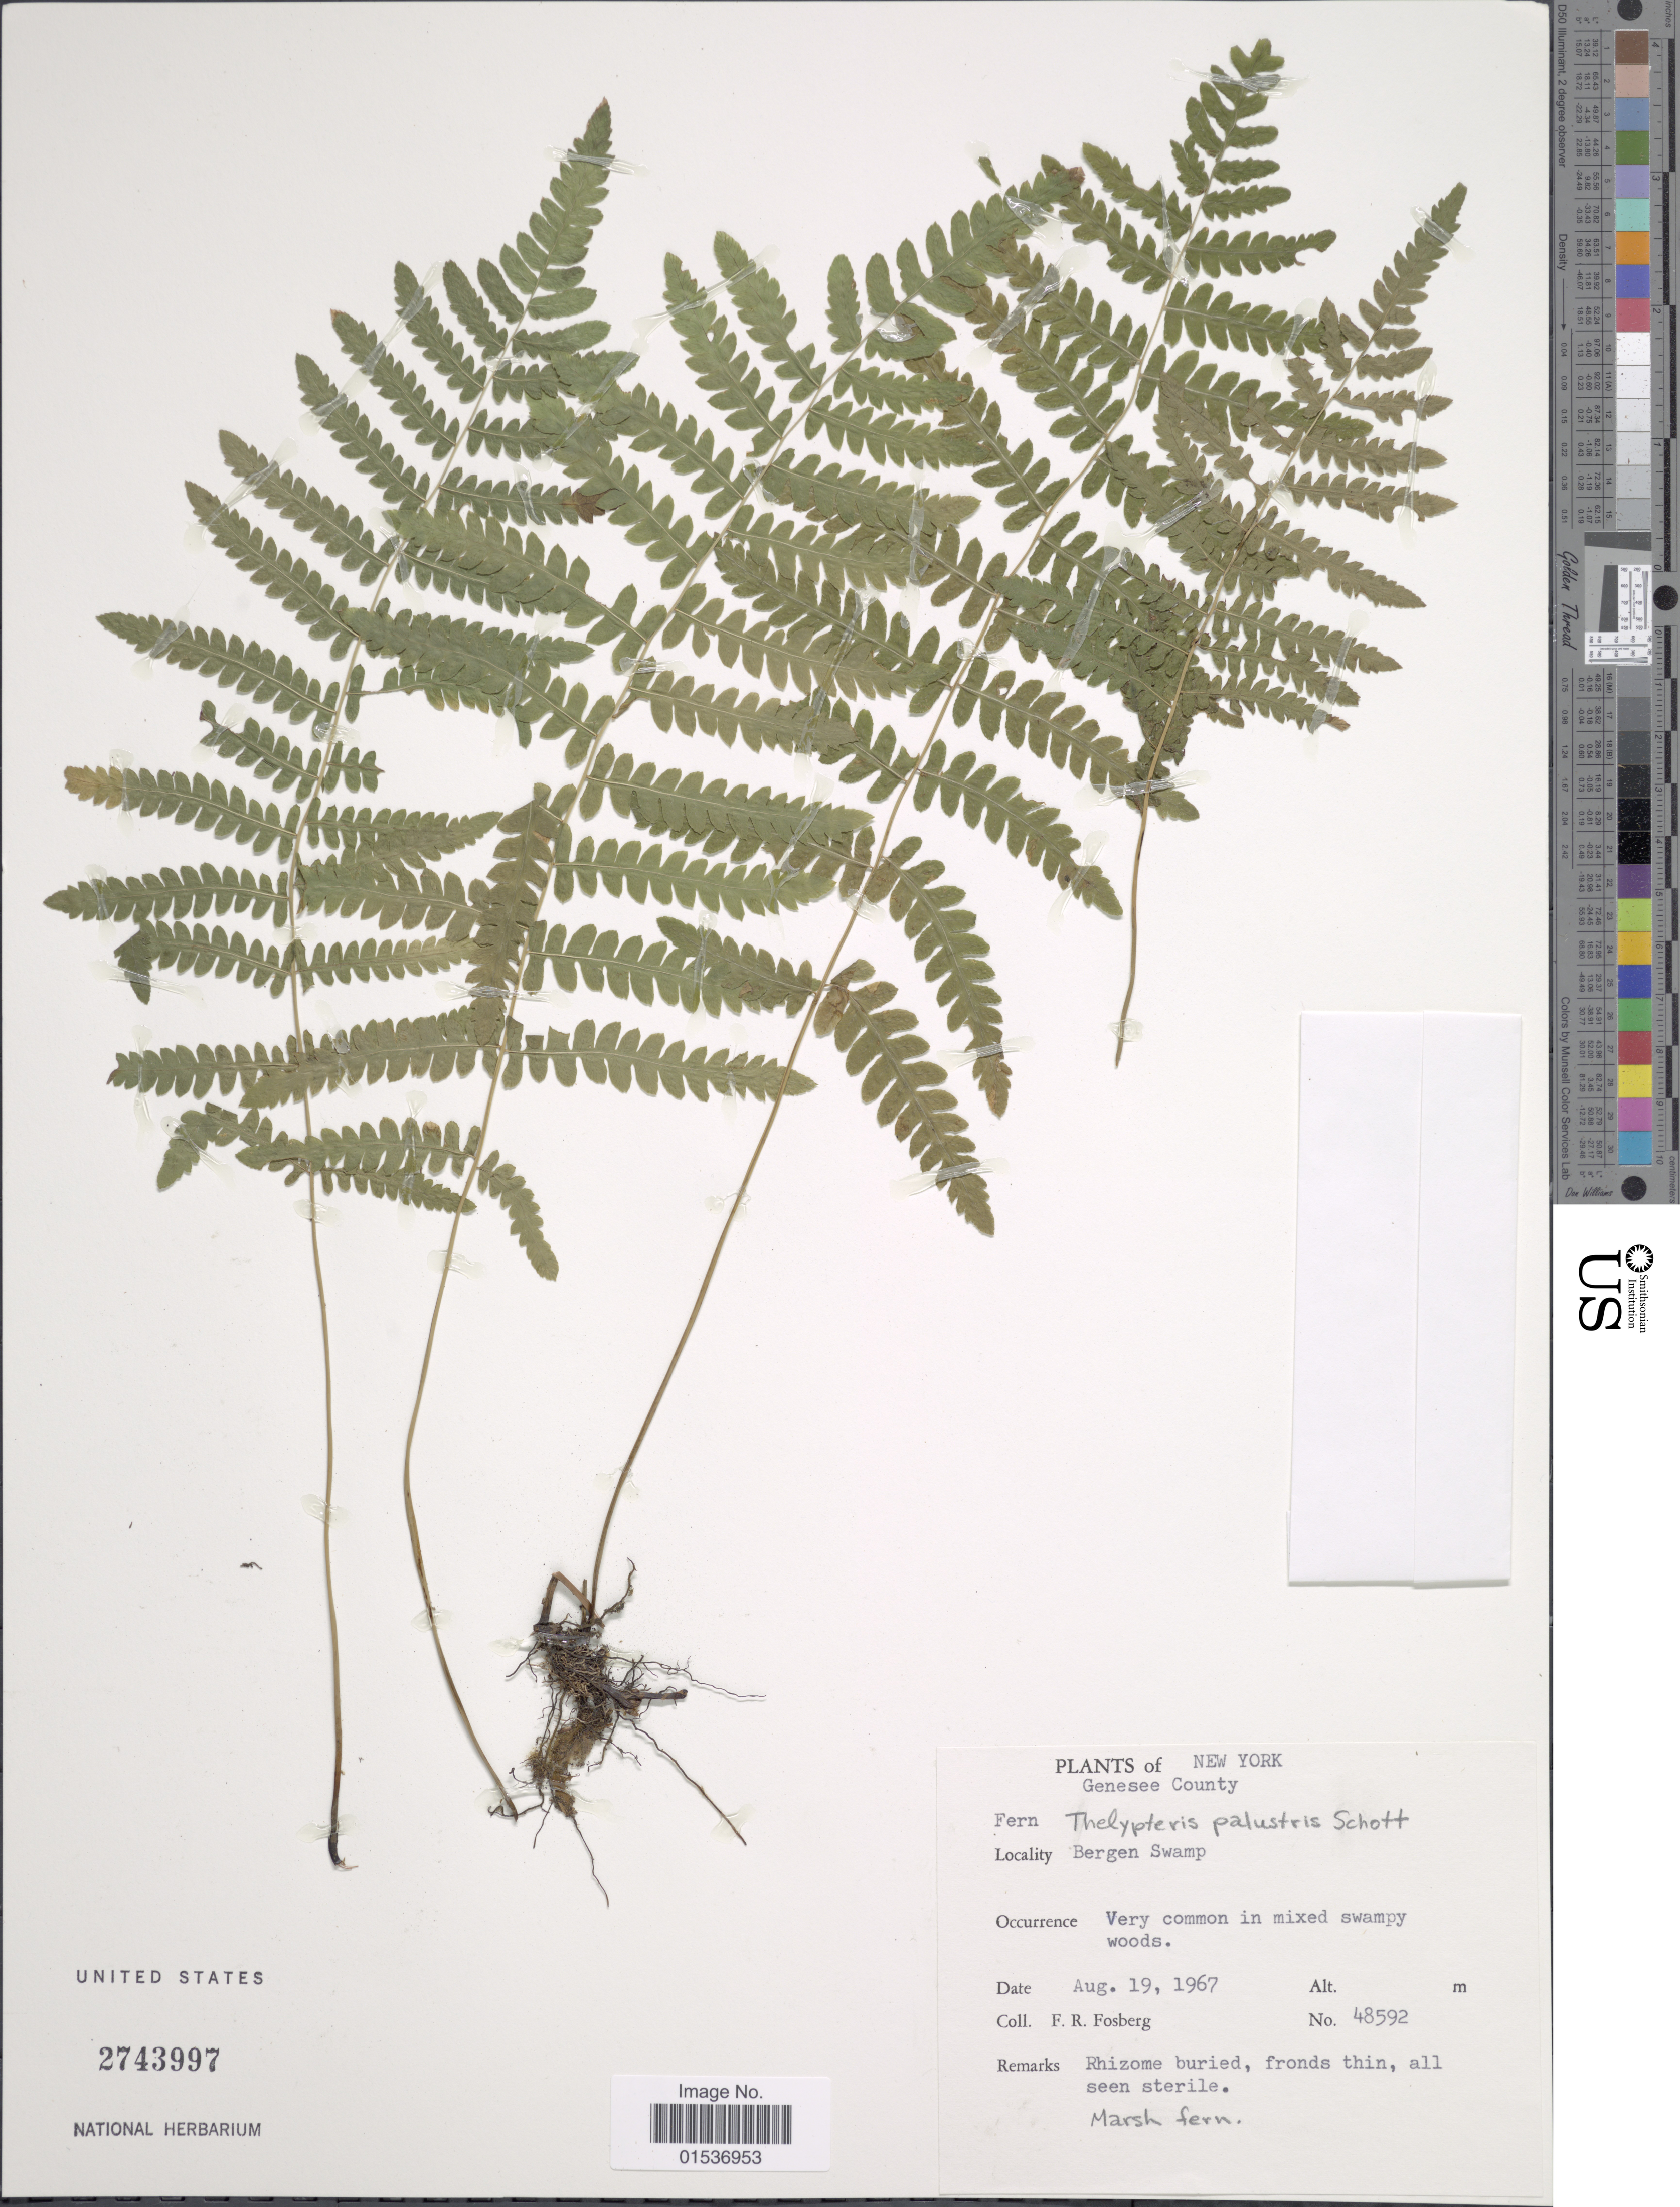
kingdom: Plantae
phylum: Tracheophyta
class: Polypodiopsida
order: Polypodiales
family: Thelypteridaceae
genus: Thelypteris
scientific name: Thelypteris palustris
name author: (Salisb.) Schott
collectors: F. R. Fosberg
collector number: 48592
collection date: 1967-08-19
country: United States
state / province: New York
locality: New York, Genesee Country. Bergen Swamp.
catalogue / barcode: US 2743997